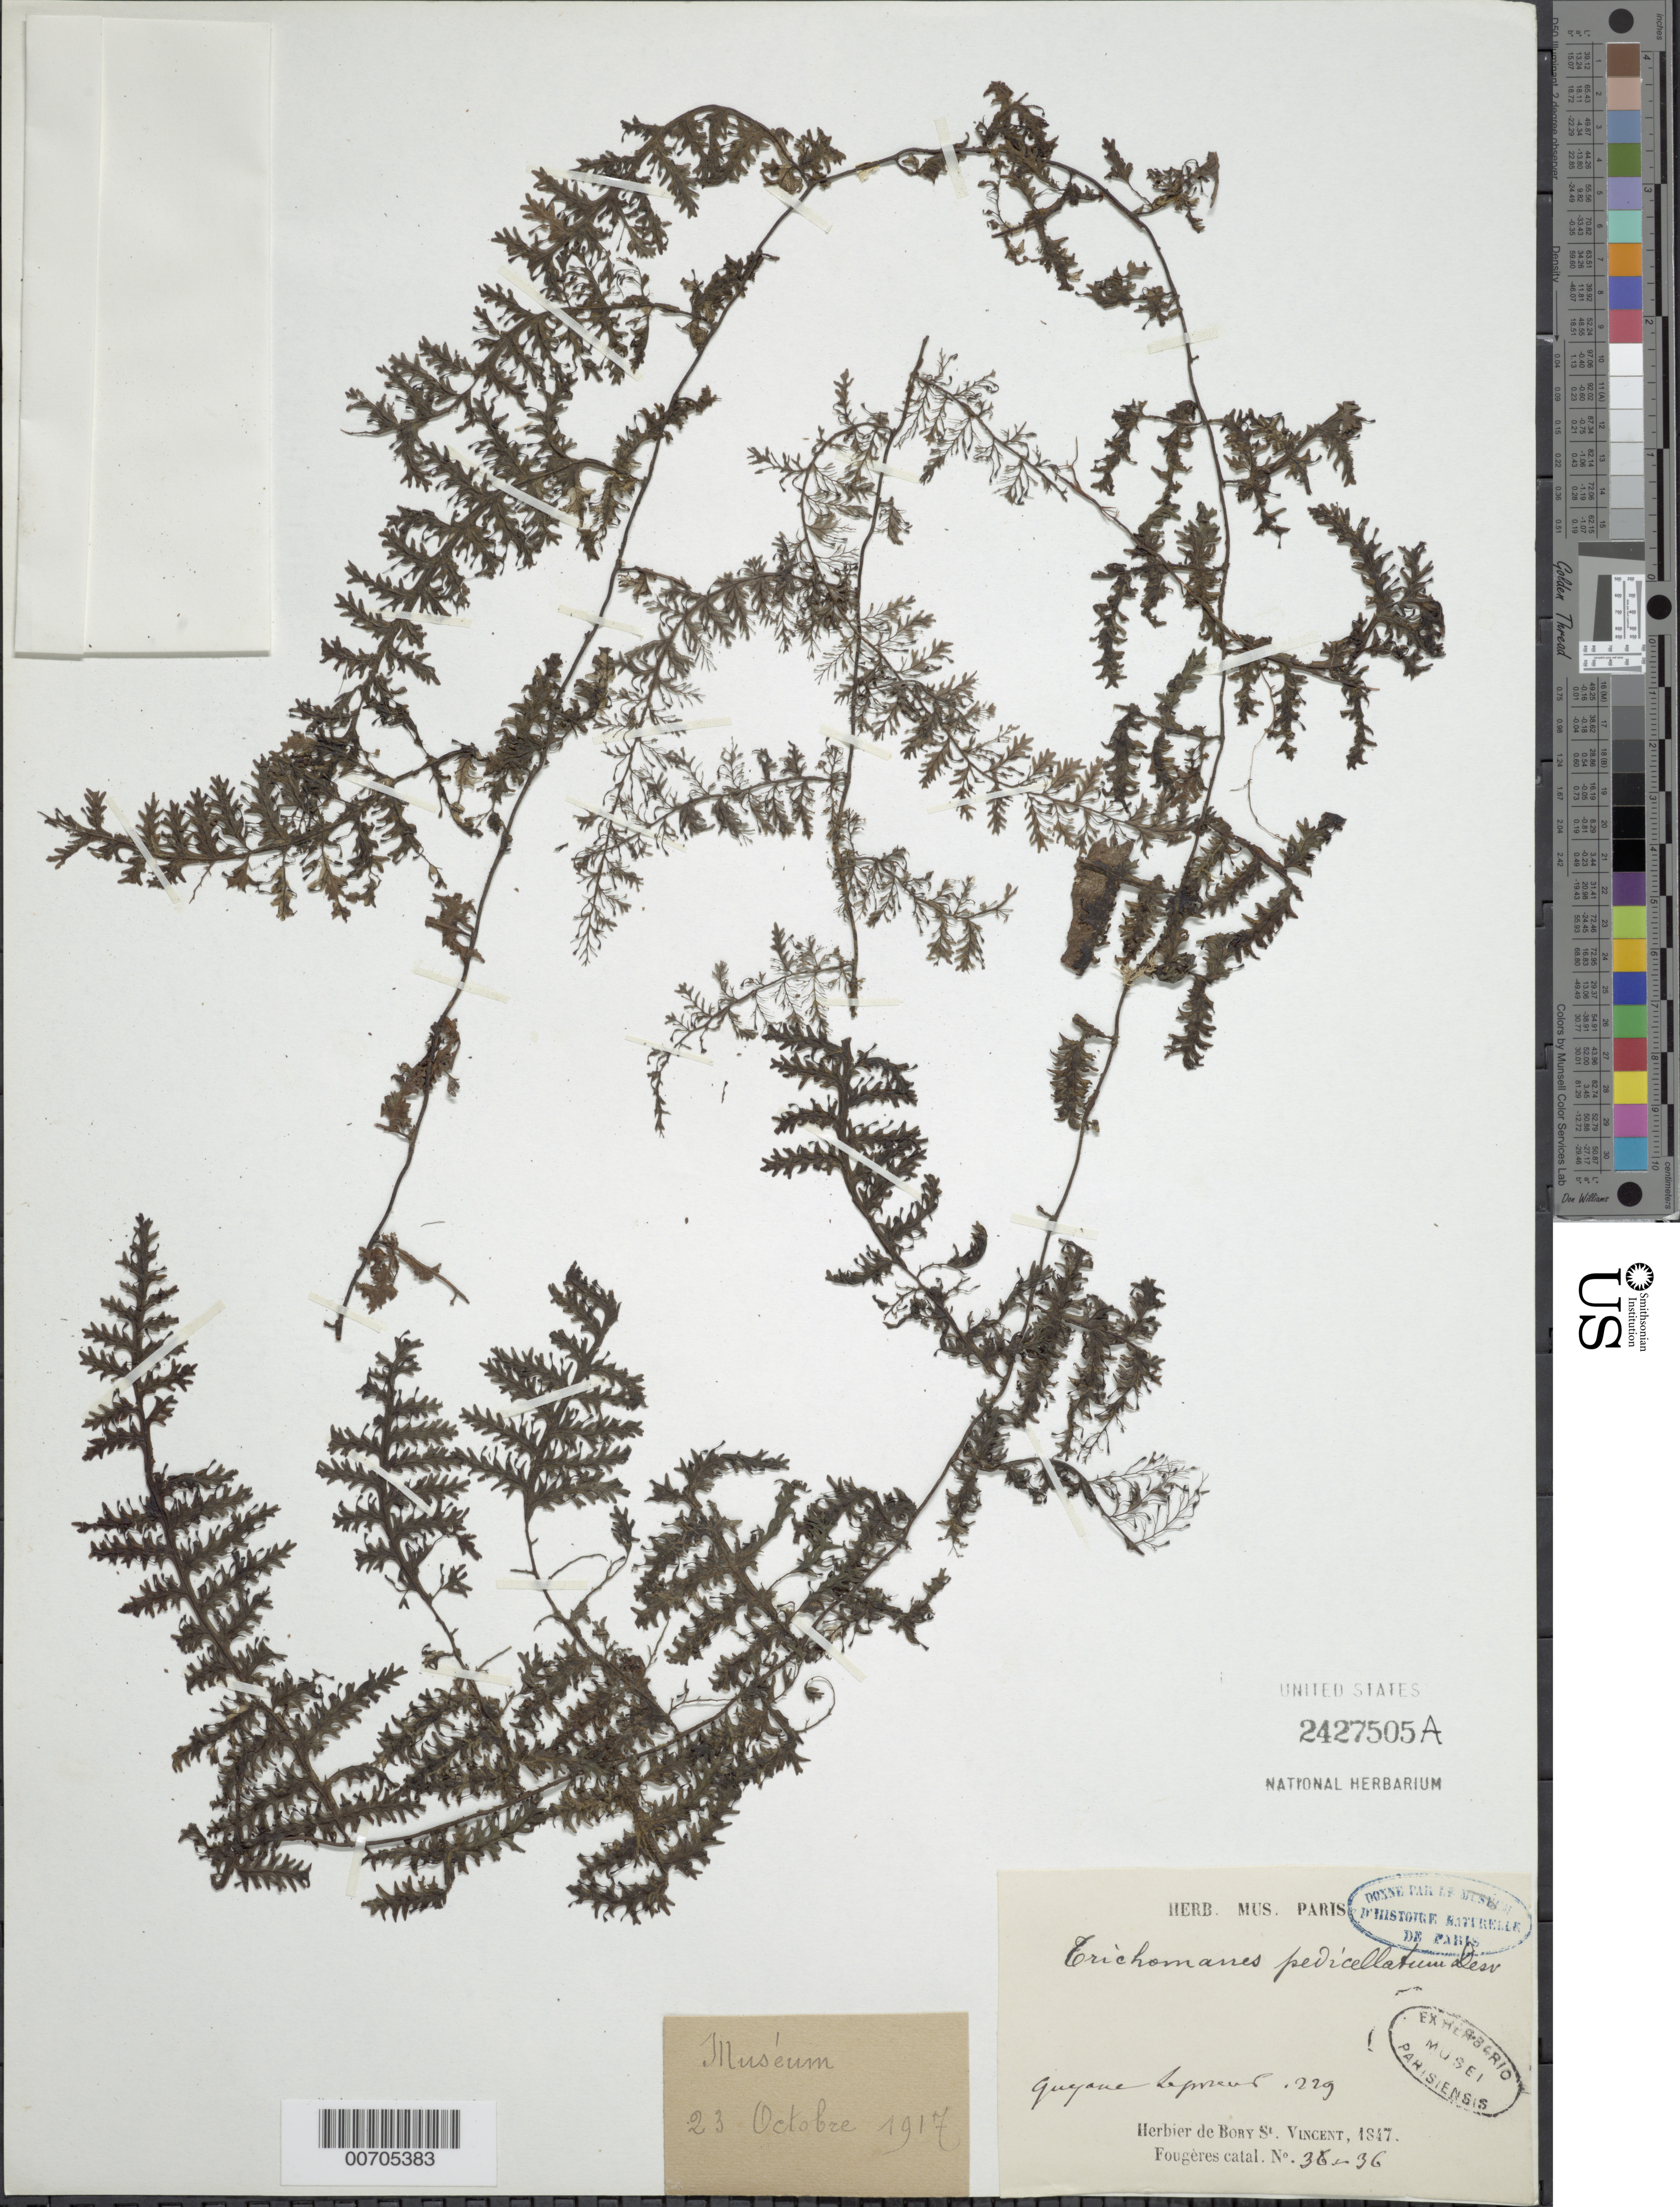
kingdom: Plantae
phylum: Tracheophyta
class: Polypodiopsida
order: Hymenophyllales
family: Hymenophyllaceae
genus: Trichomanes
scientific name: Trichomanes pedicellatum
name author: Desv.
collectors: F. M. R. Leprieur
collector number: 229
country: French Guiana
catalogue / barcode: US 2427505A